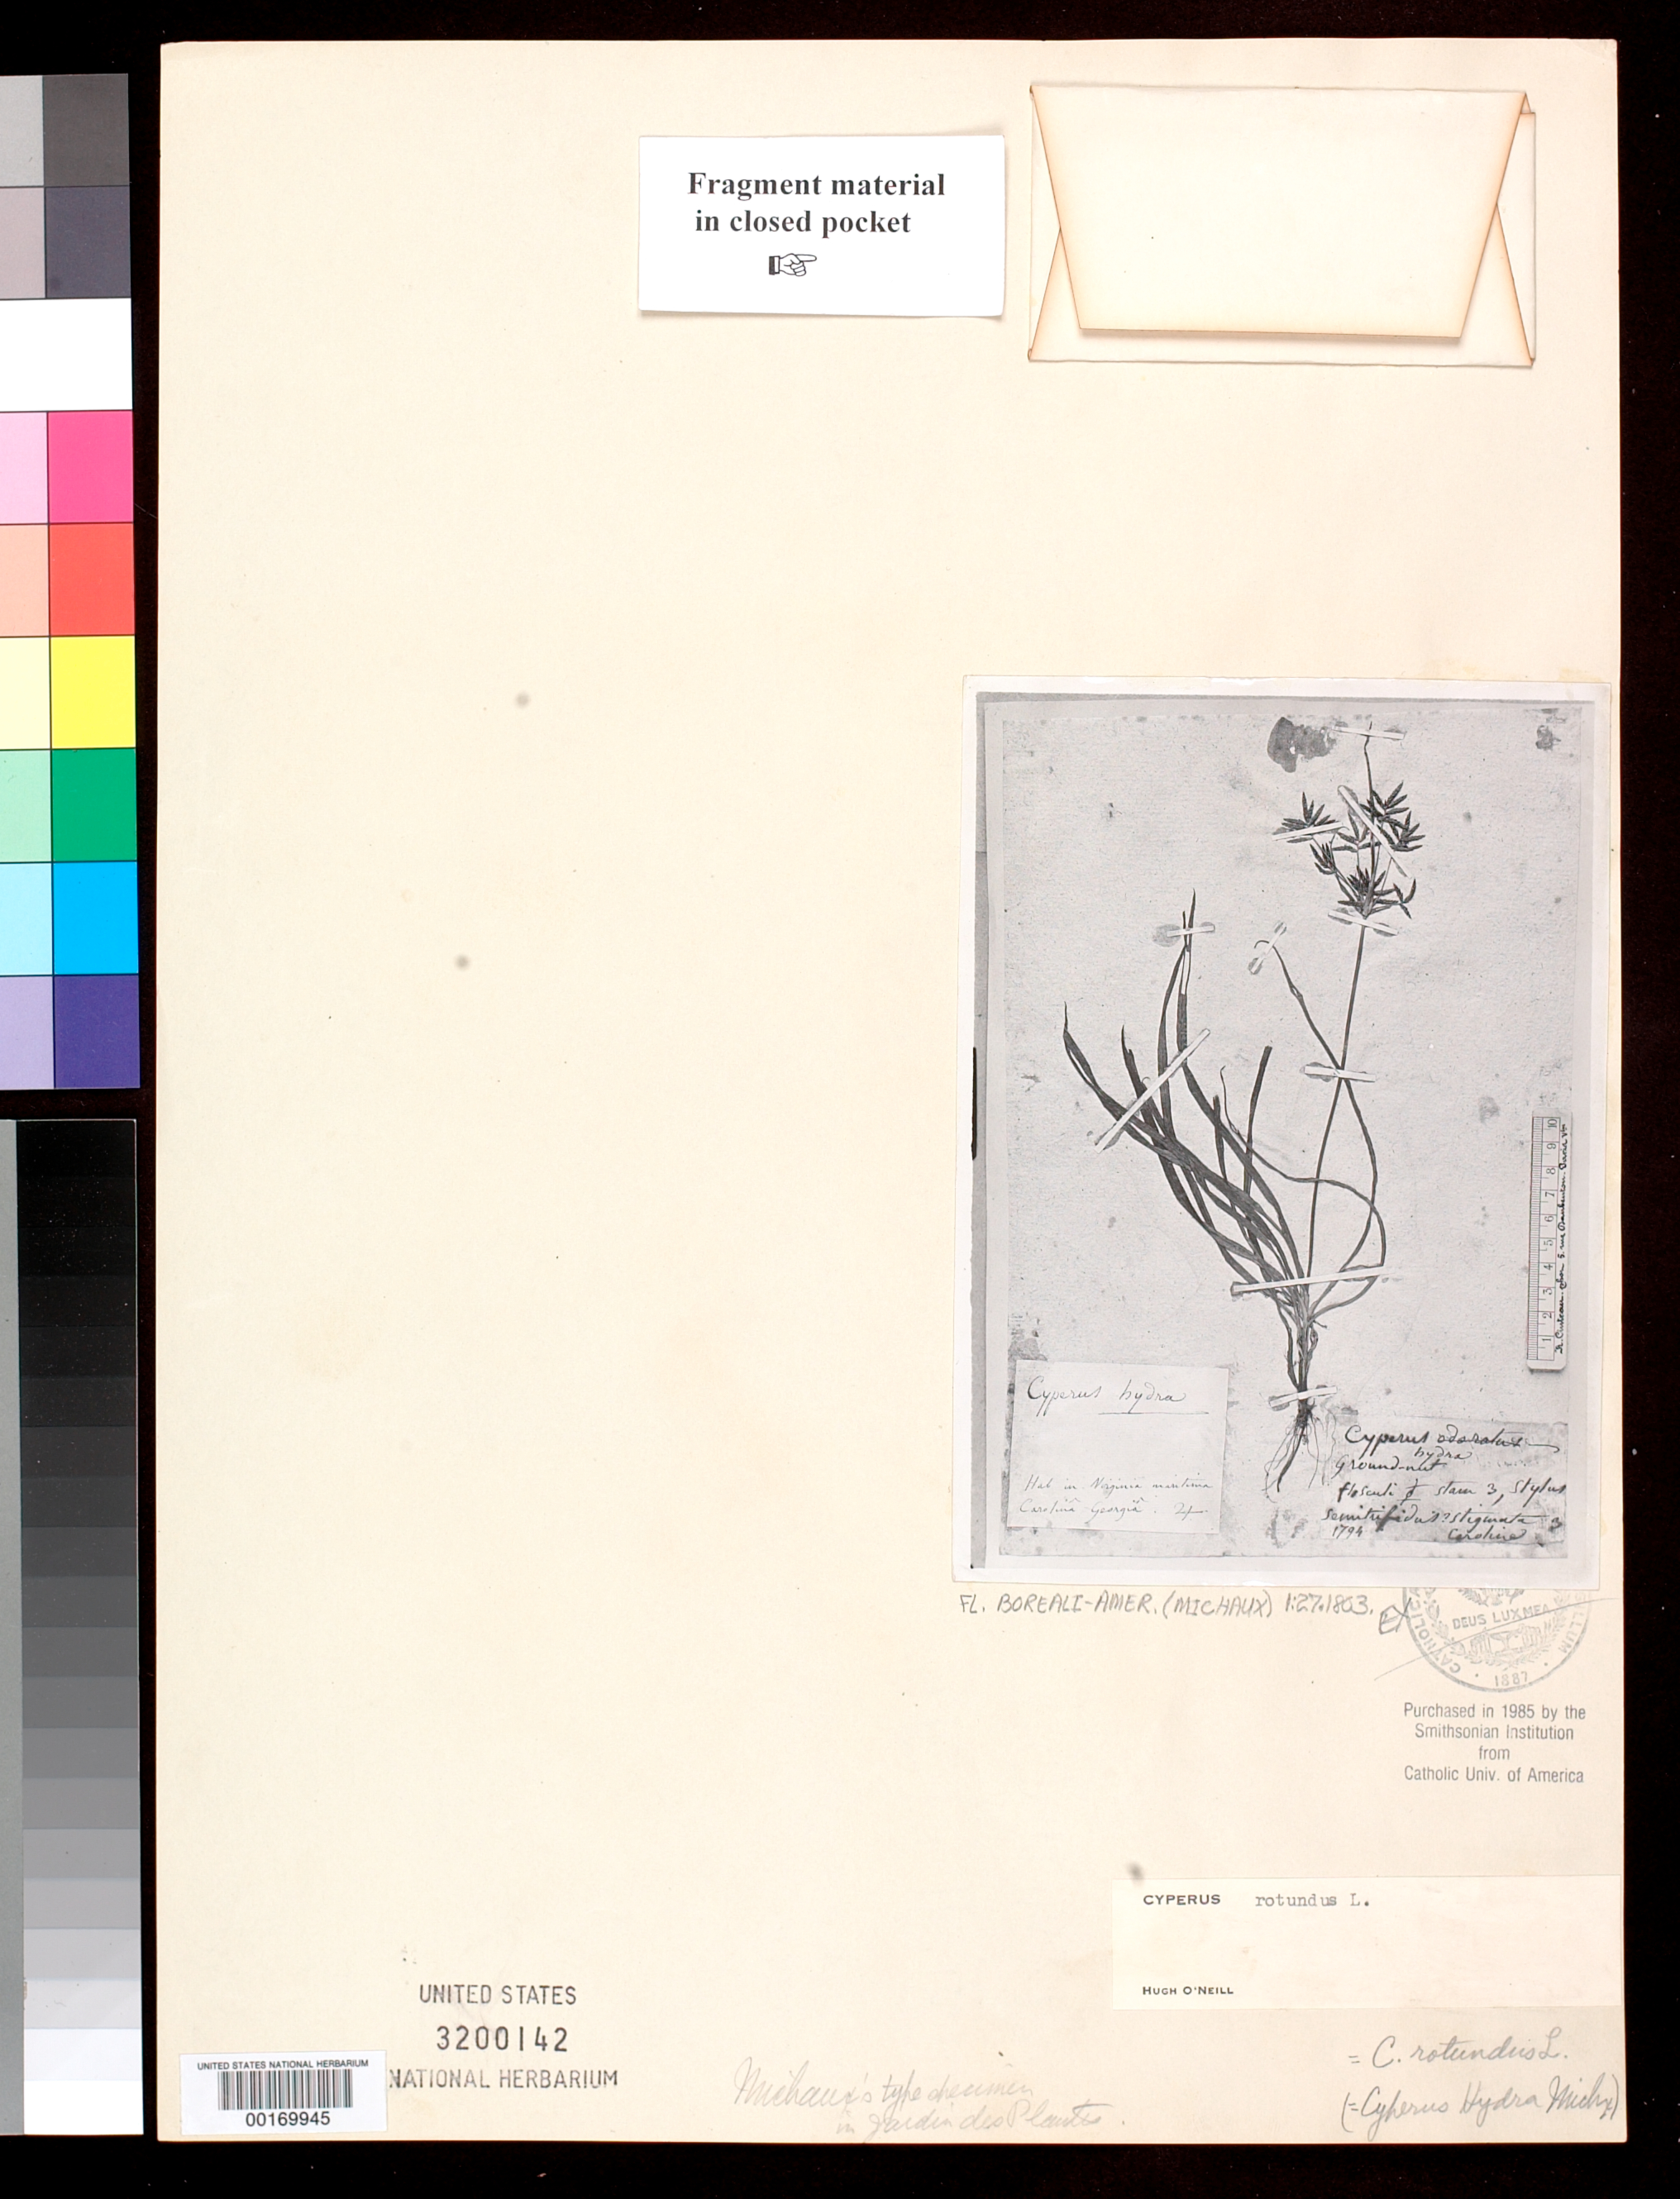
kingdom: Plantae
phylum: Tracheophyta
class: Liliopsida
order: Poales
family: Cyperaceae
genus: Cyperus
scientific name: Cyperus hydra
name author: Michx.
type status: Type Fragment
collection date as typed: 1794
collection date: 1794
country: United States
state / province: North Carolina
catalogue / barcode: US 3200142